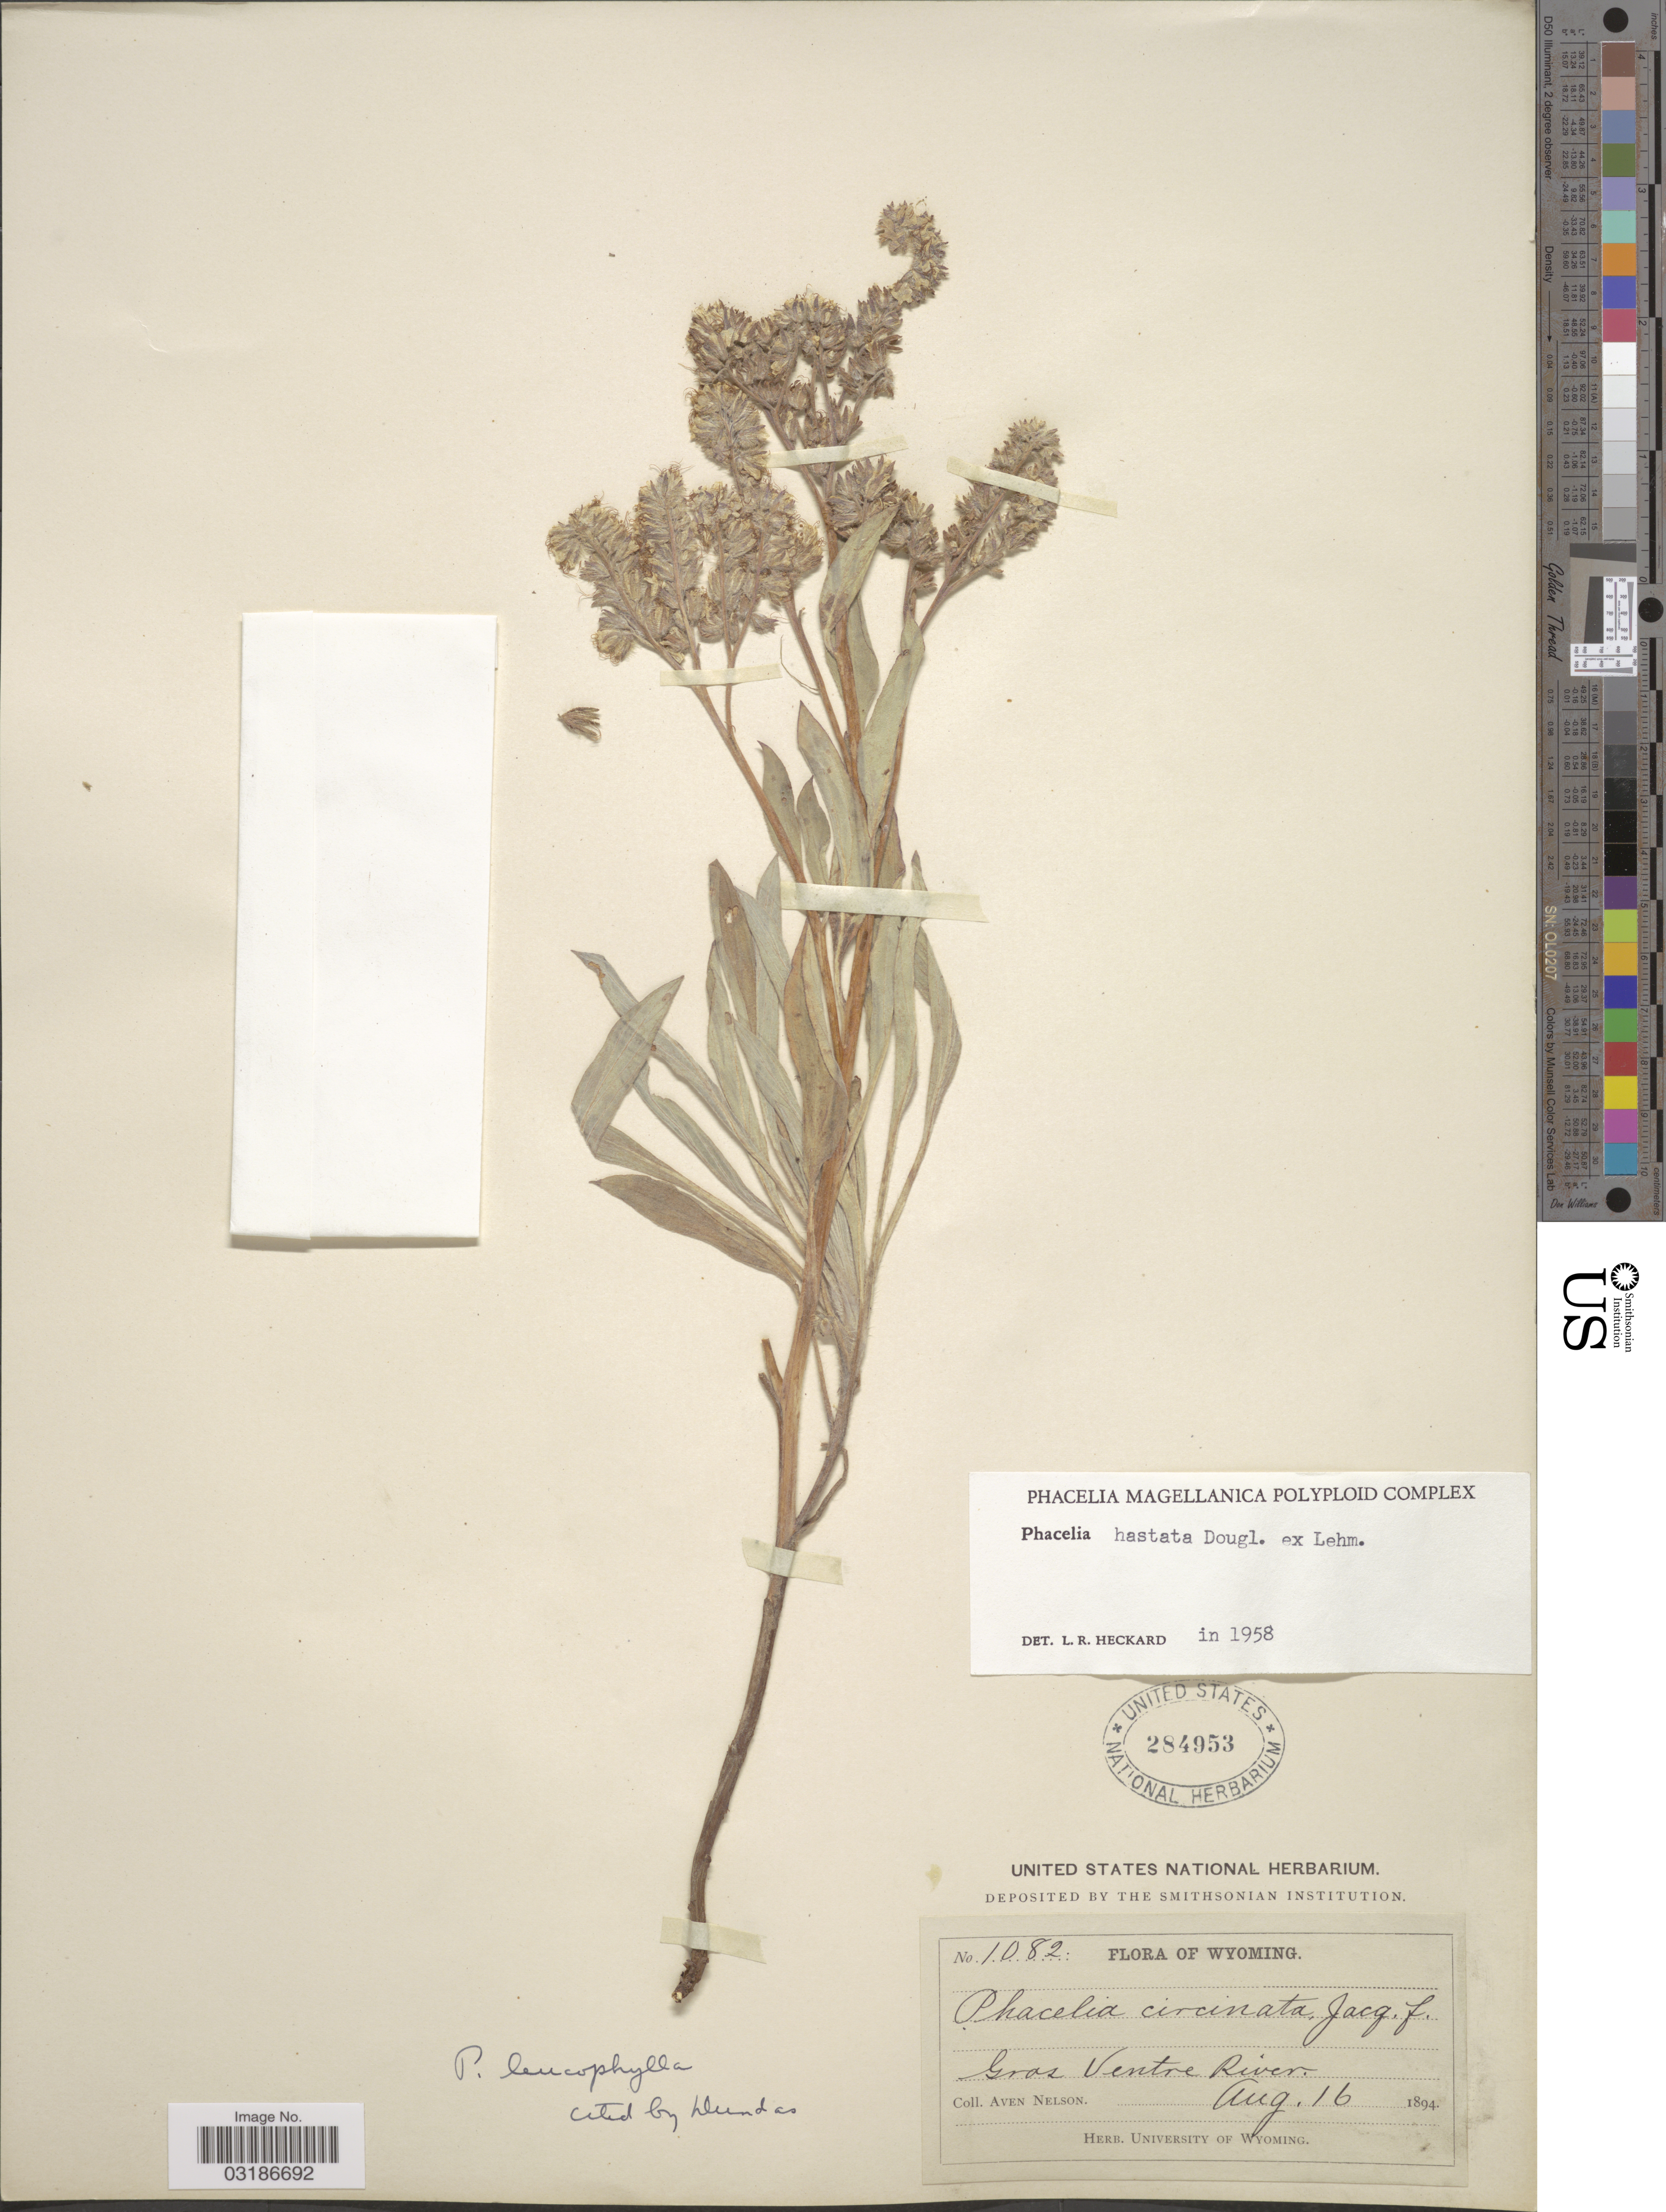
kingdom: Plantae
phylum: Tracheophyta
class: Magnoliopsida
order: Boraginales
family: Hydrophyllaceae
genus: Phacelia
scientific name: Phacelia hastata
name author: Douglas ex Lehm.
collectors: A. Nelson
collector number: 1082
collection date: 1894-08-16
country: United States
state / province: Wyoming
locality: Gros Ventre River.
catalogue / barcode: US 284953